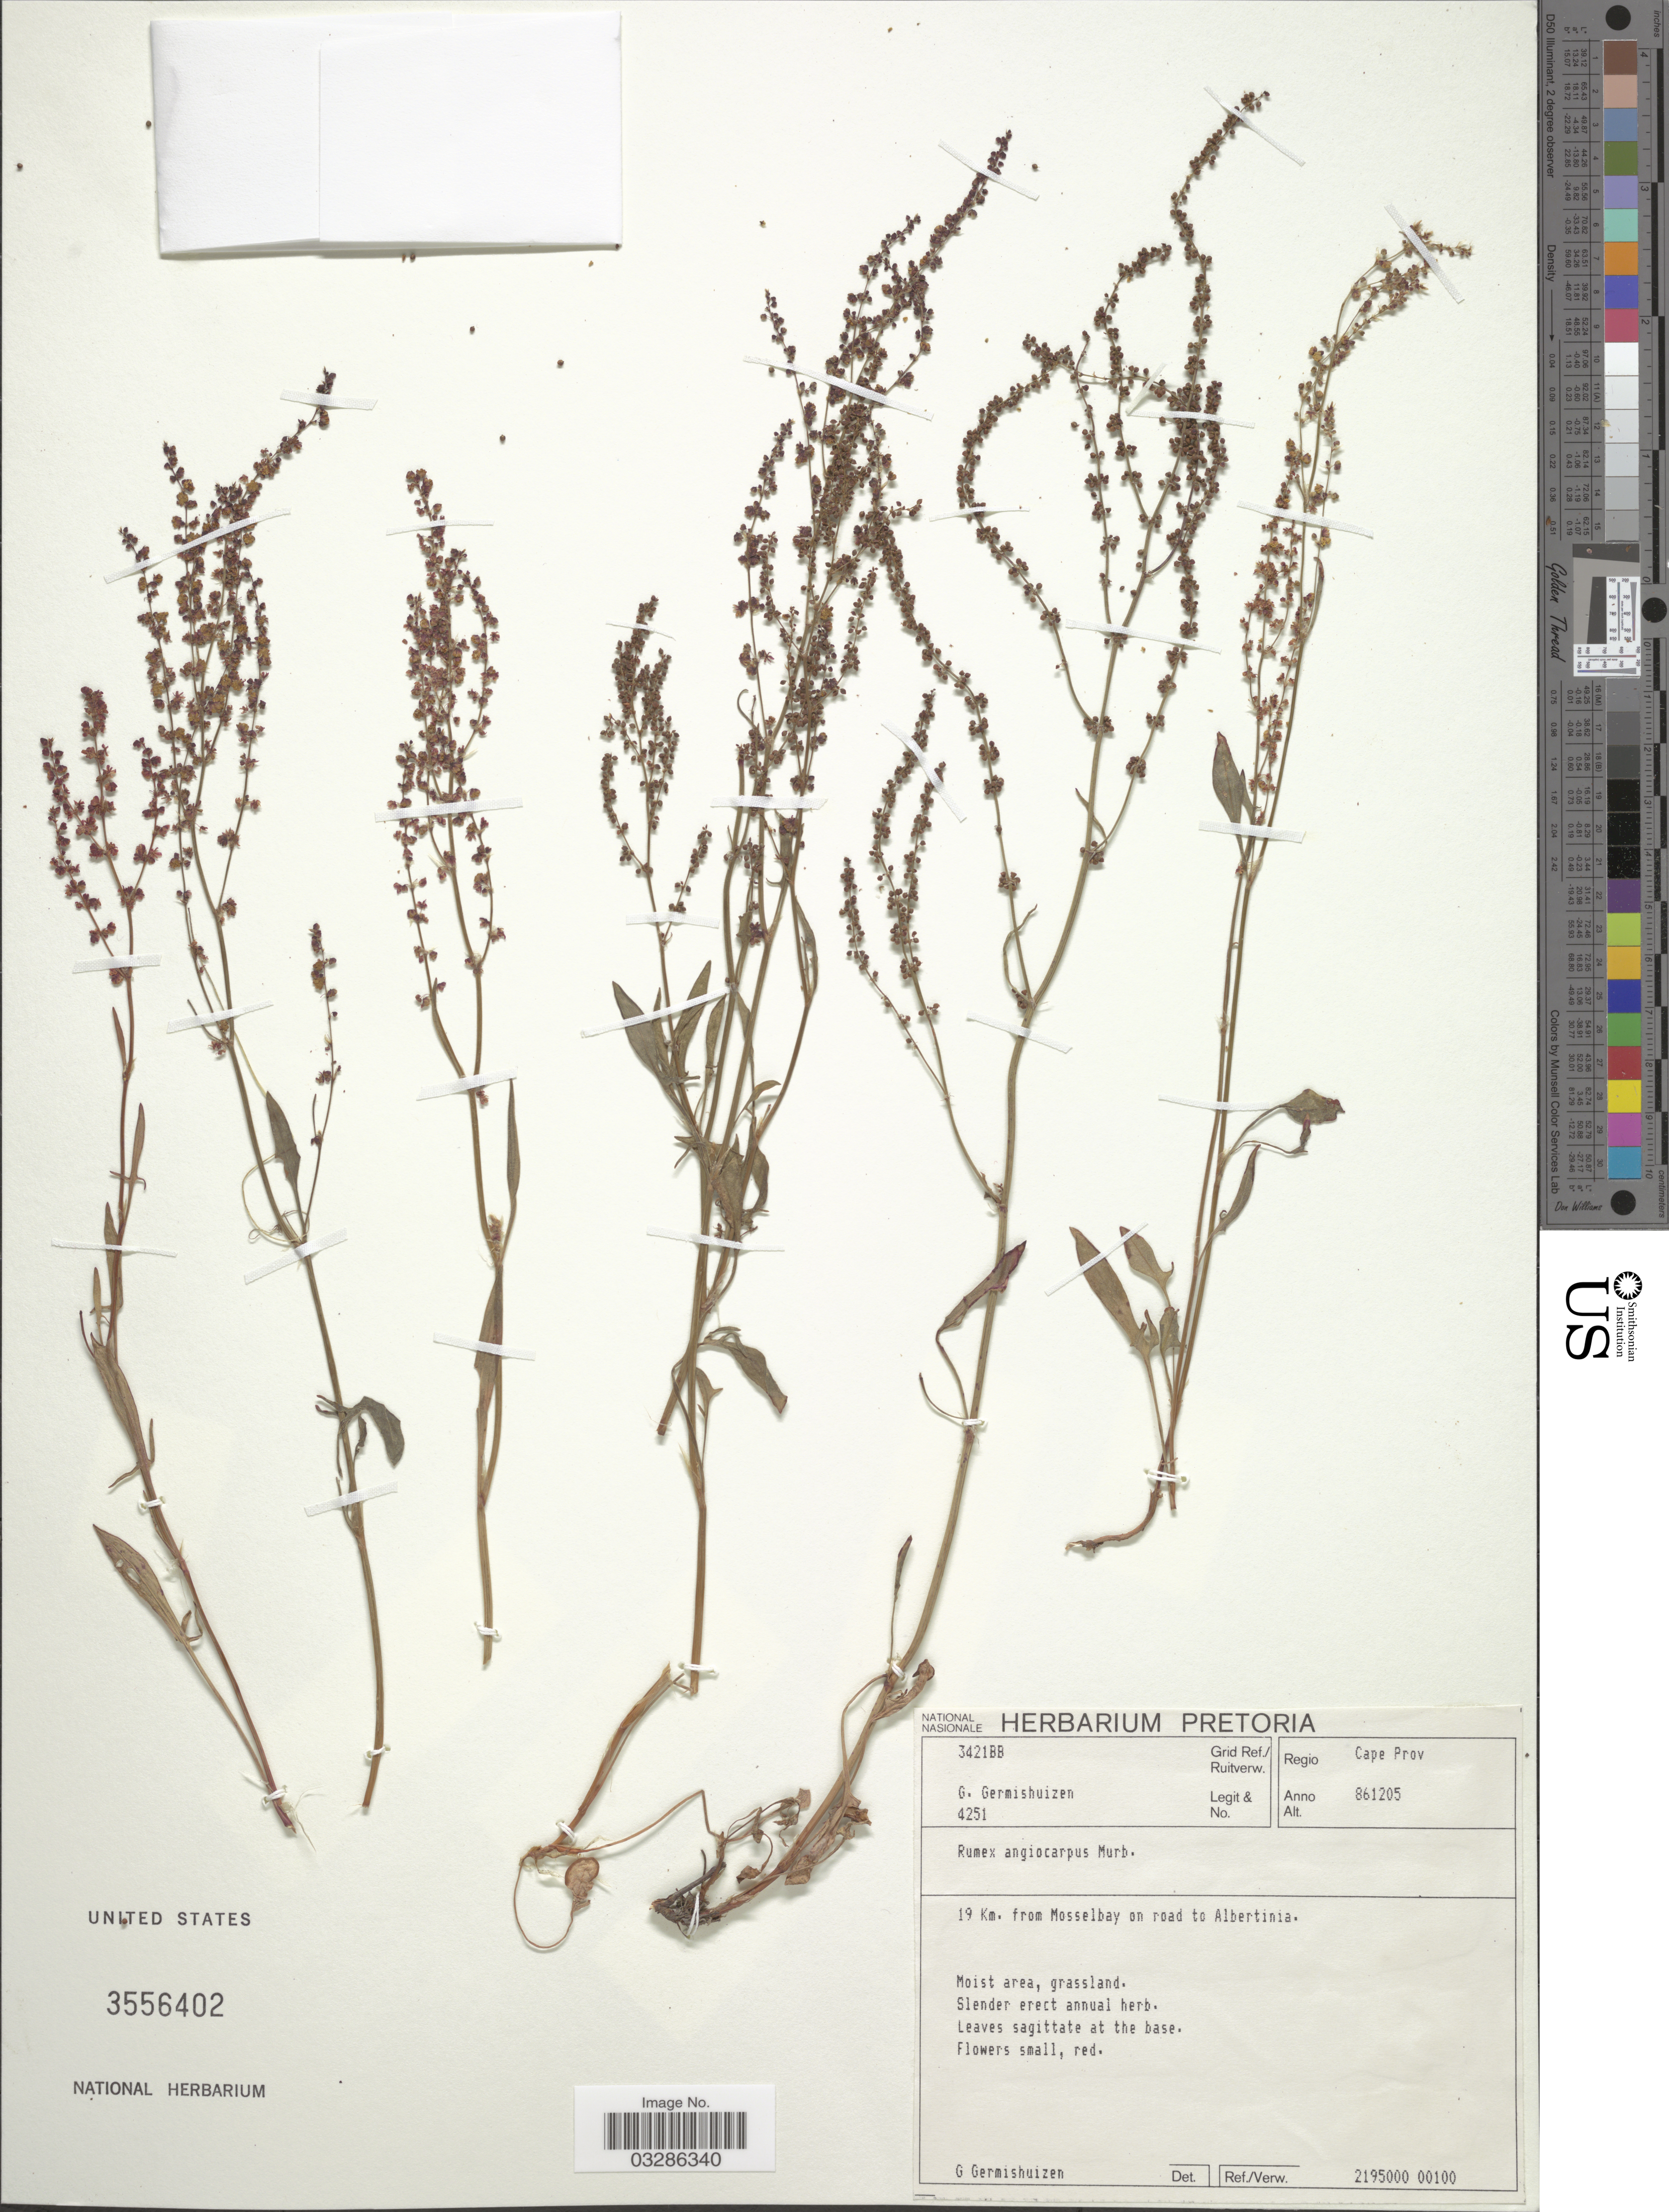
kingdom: Plantae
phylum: Tracheophyta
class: Magnoliopsida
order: Caryophyllales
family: Polygonaceae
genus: Rumex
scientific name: Rumex angiocarpus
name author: Murb.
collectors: G. Germishuizen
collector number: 4251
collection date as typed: Transcribed d/m/y: 5/12/86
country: South Africa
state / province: Western Cape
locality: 3421BB Grid Ref./ Ruitverw. 19 Km. from Mosselbay on road to Albertinia.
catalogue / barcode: US 3556402